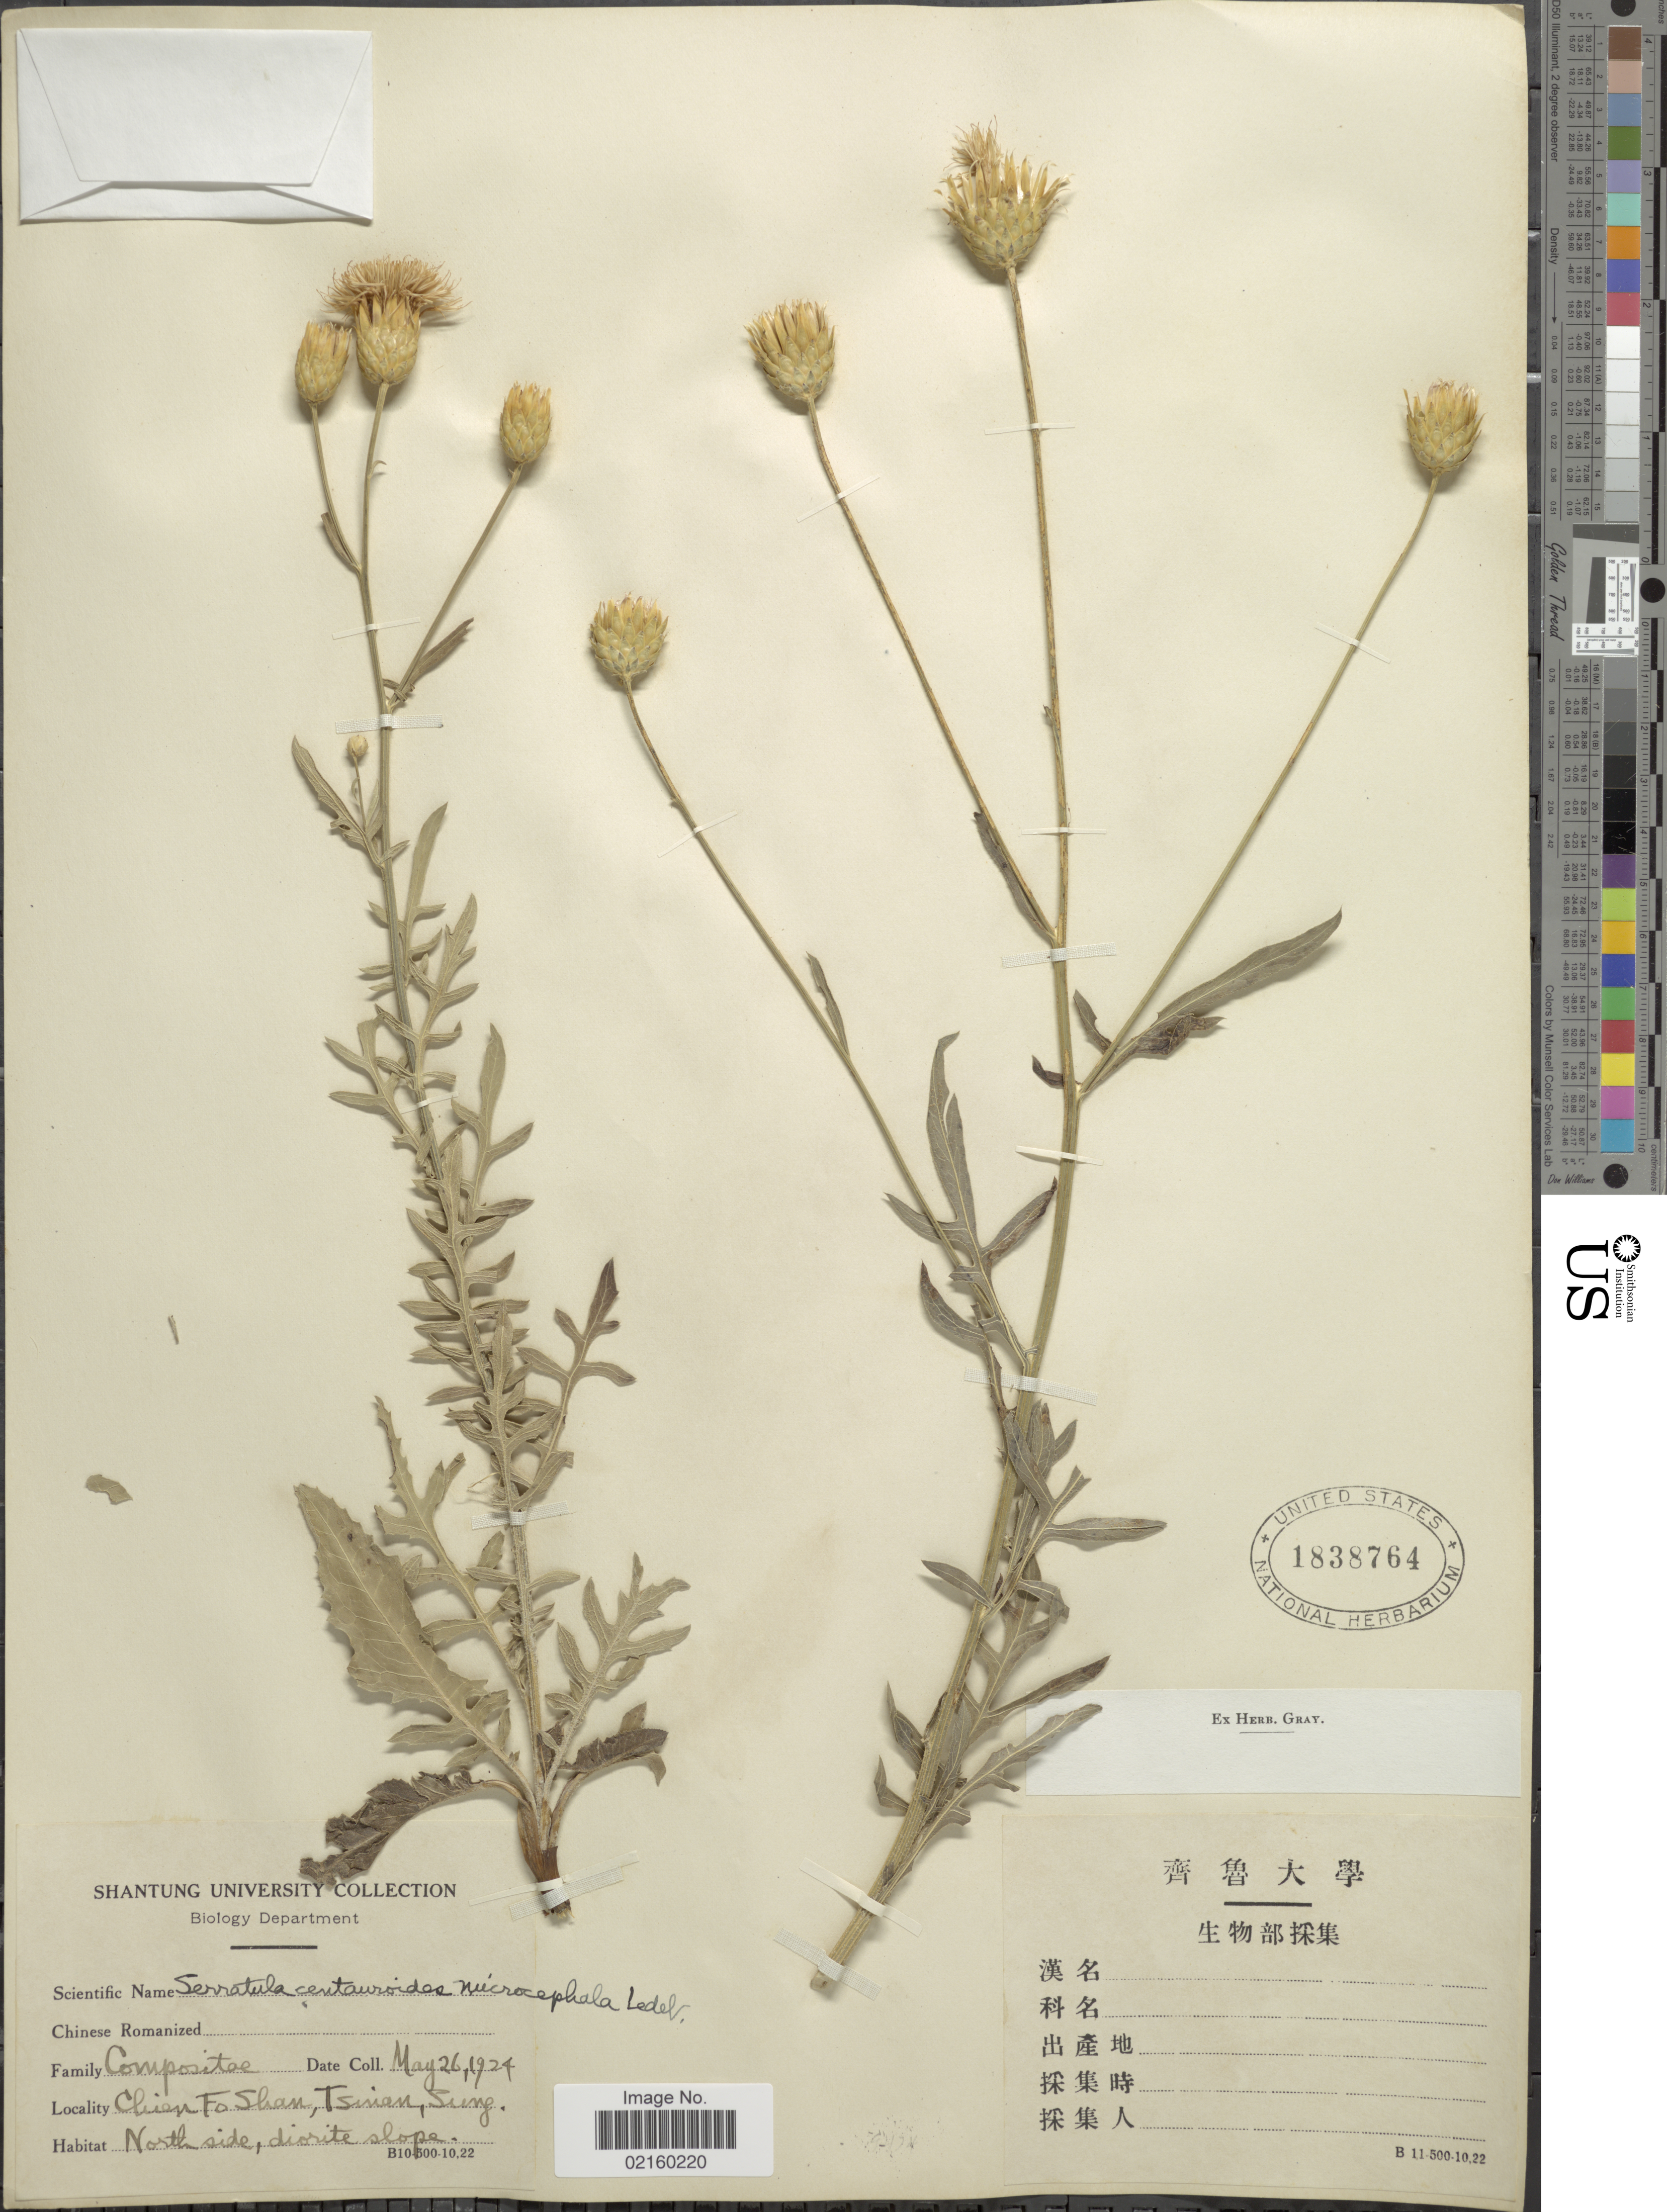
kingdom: Plantae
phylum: Tracheophyta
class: Magnoliopsida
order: Asterales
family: Asteraceae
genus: Serratula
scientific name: Serratula centauroides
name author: L.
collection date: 1924-05-26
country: China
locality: Chien Fo Shan, Tsinan, Sung.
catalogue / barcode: US 1838764